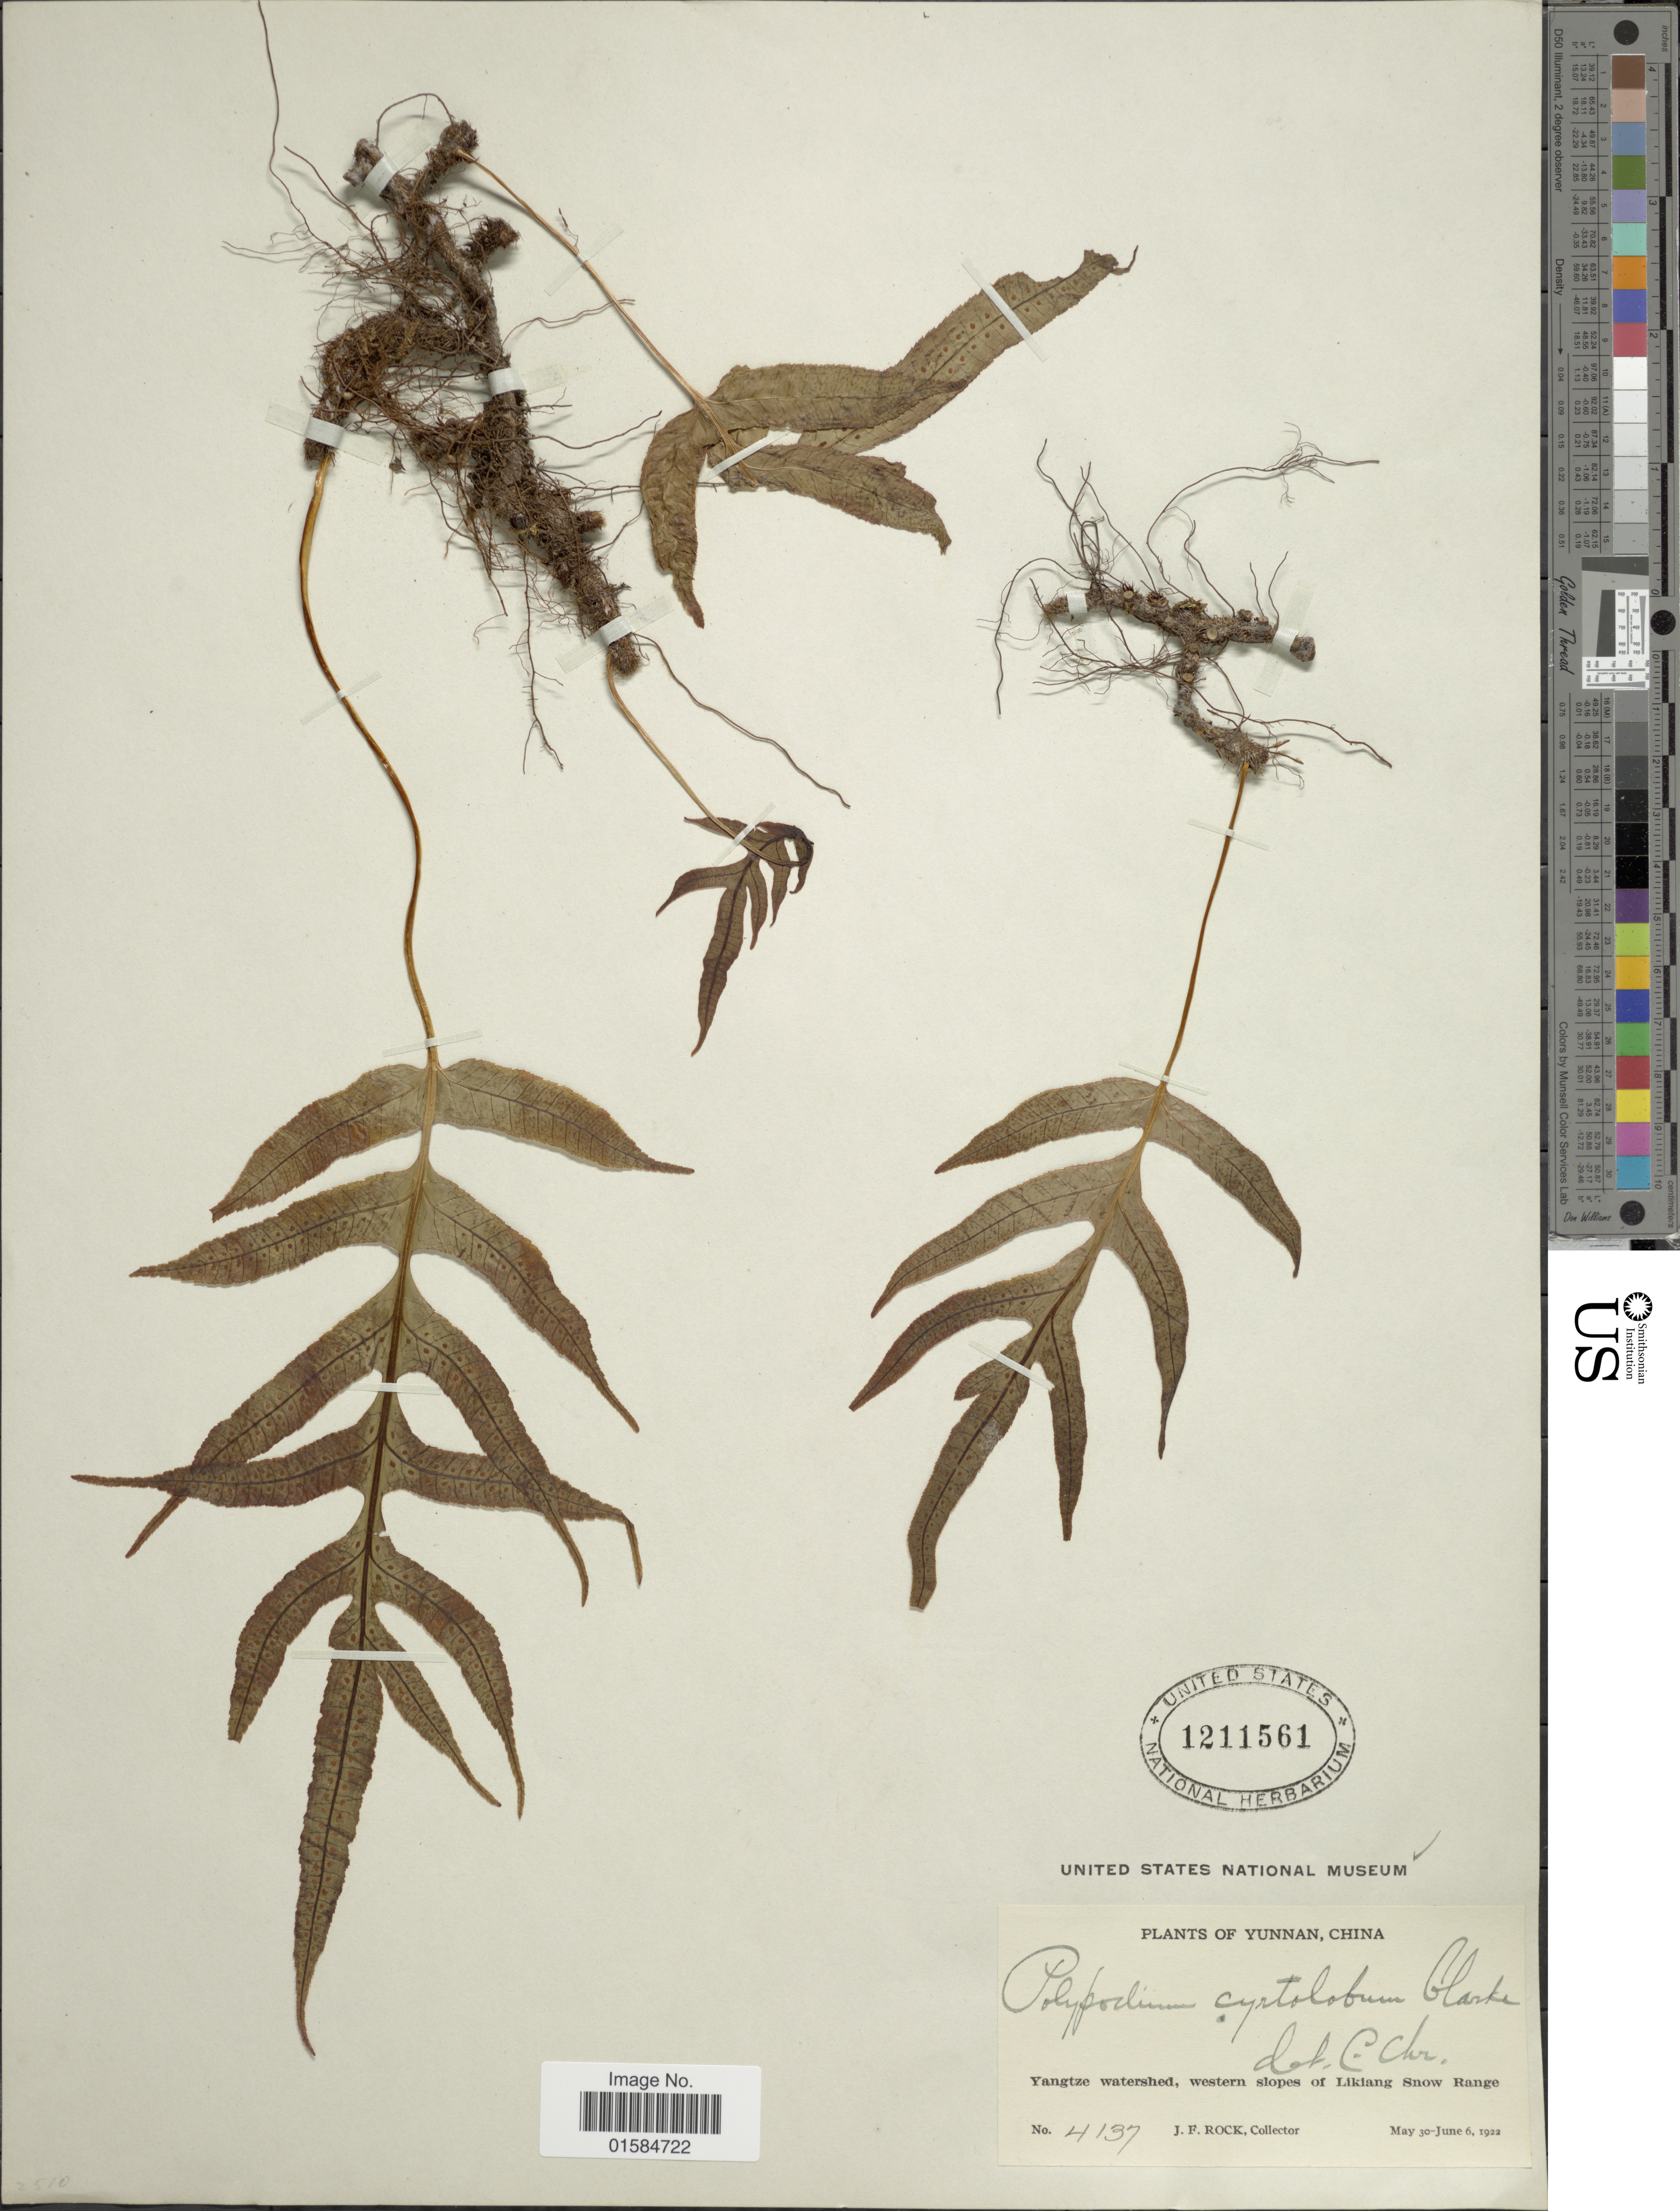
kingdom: Plantae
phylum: Tracheophyta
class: Polypodiopsida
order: Polypodiales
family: Polypodiaceae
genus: Goniophlebium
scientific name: Goniophlebium cuspidatum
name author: (Blume) C. Presl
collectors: J. Rock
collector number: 4137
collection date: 1922-05-30/1922-06-06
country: China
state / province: Yunnan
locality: Yangtze watershed, western slopes of Likiang Snow Range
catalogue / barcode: US 1211561